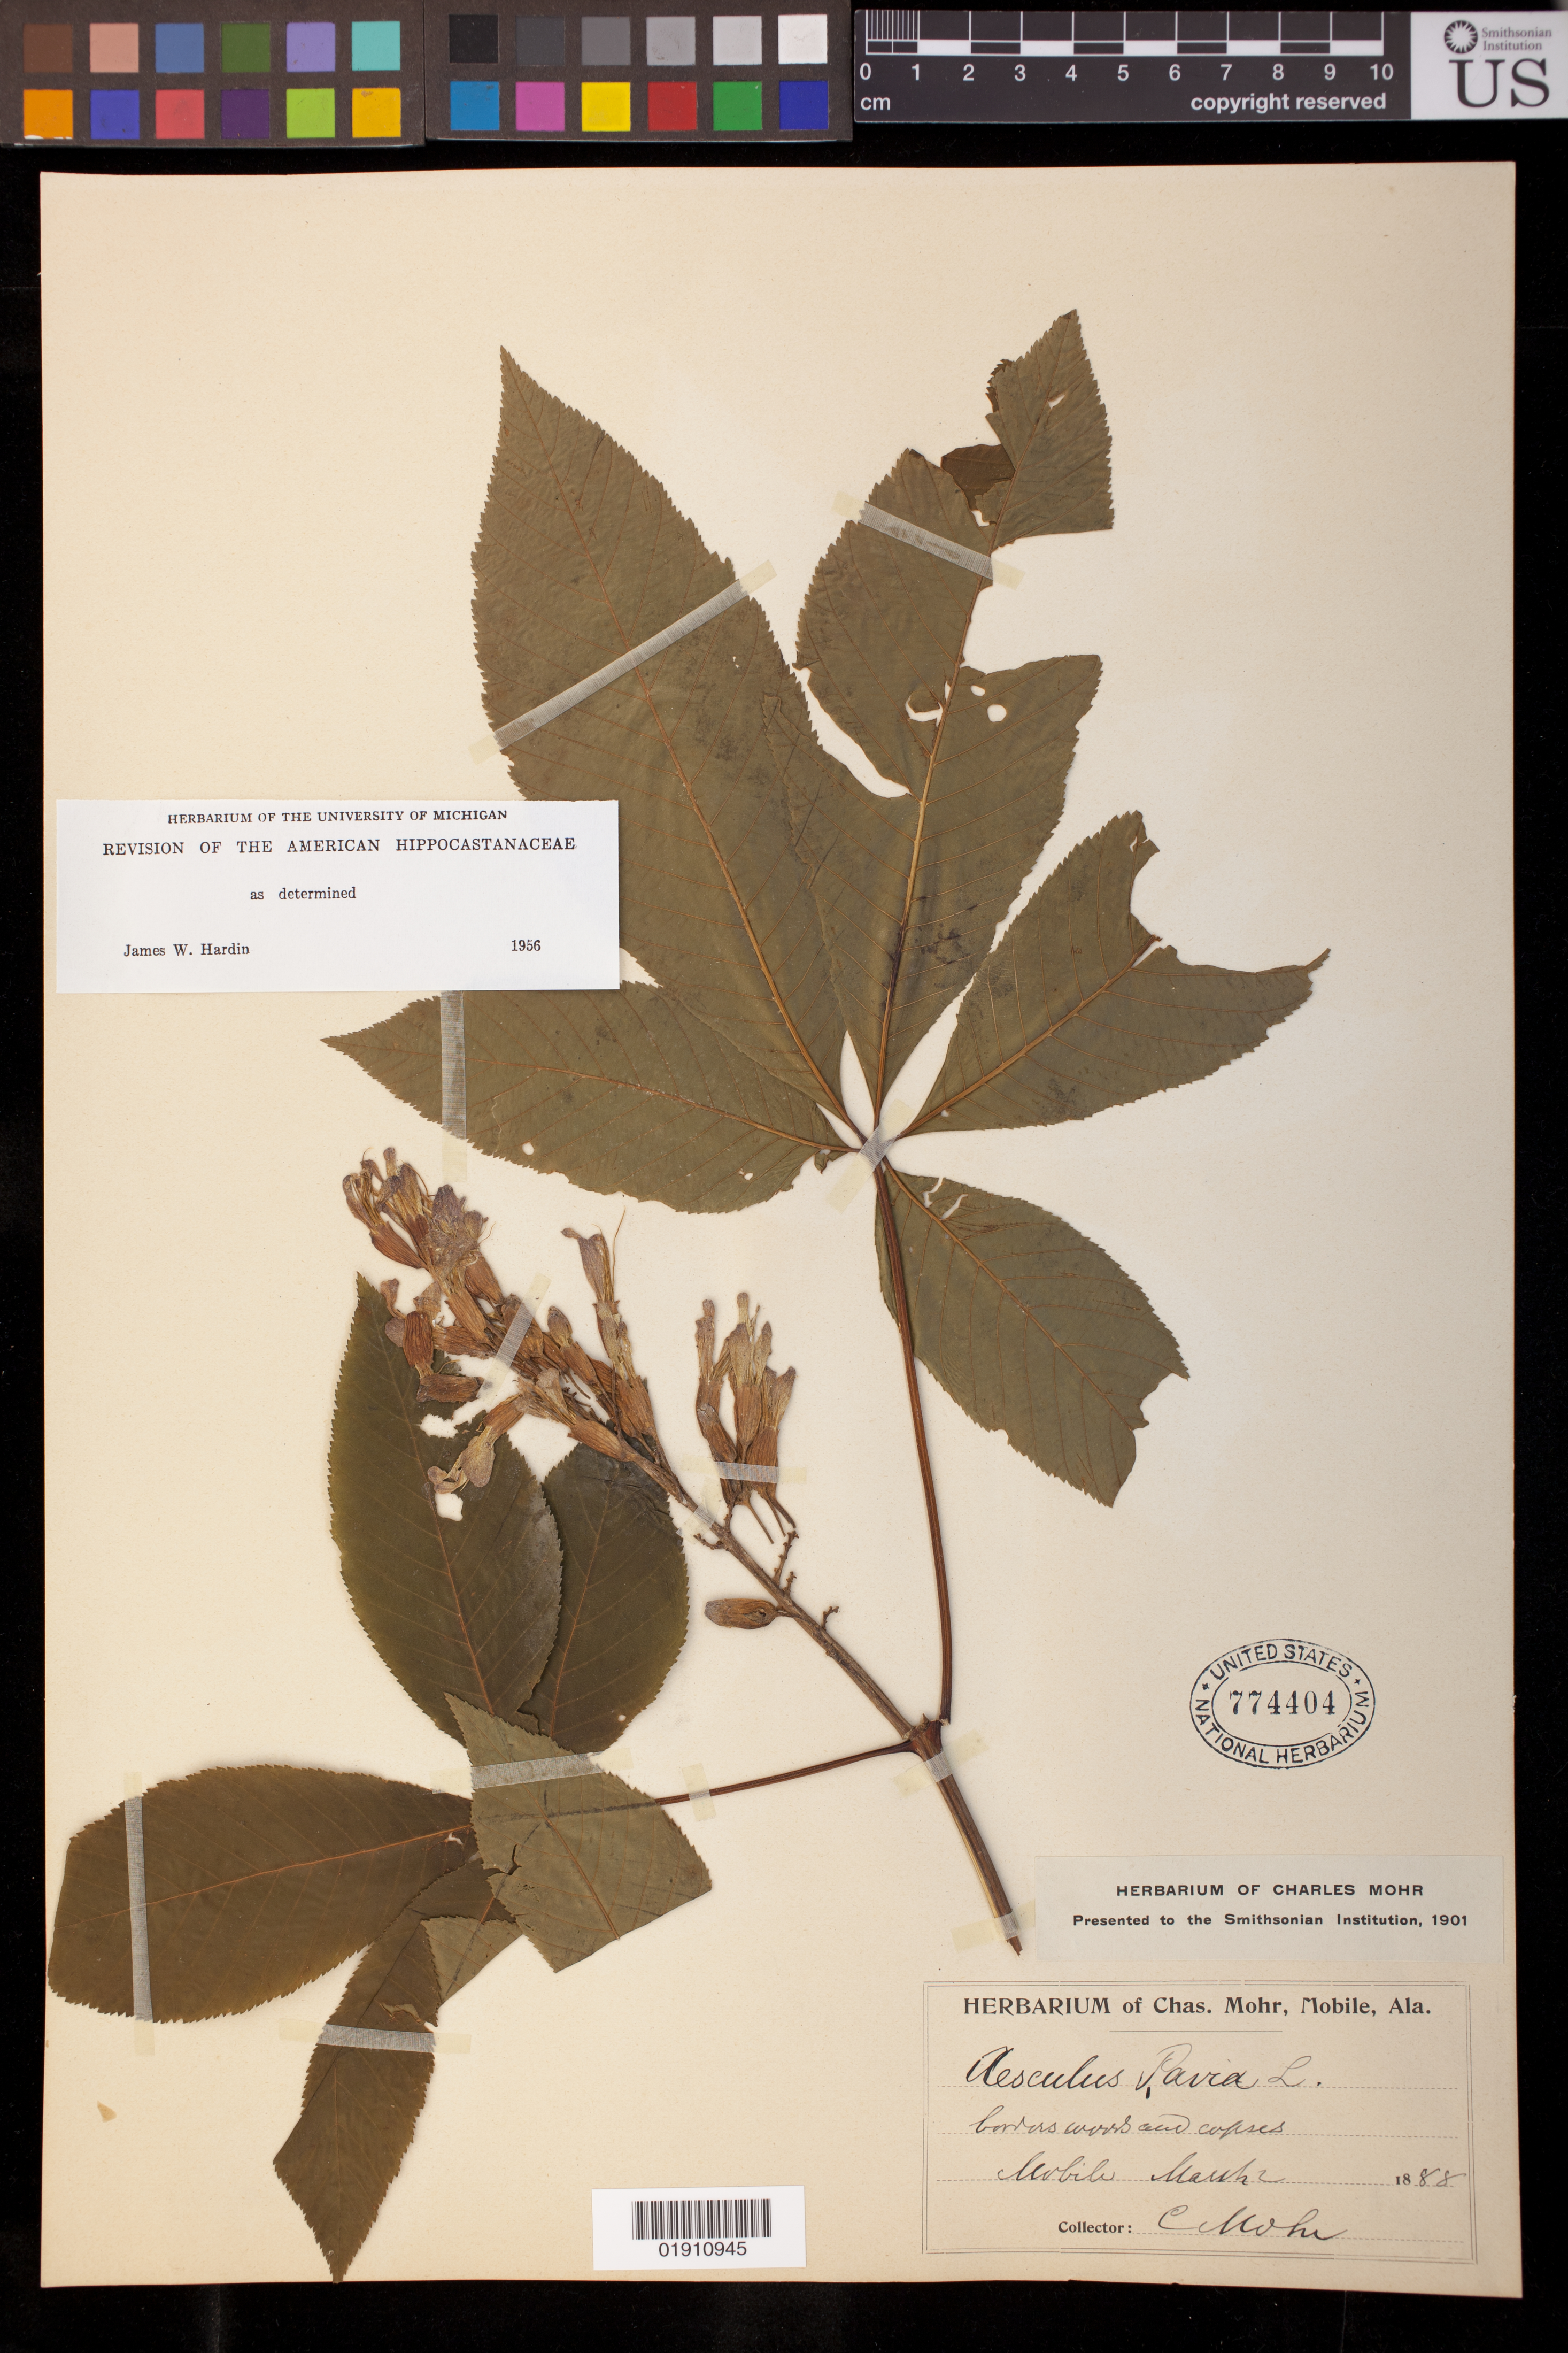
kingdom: Plantae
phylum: Tracheophyta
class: Magnoliopsida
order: Sapindales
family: Sapindaceae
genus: Aesculus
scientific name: Aesculus pavia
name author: L.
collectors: C. T. Mohr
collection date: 1888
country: United States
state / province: Alabama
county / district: Mobile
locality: Mobile Marsh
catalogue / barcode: US 774404